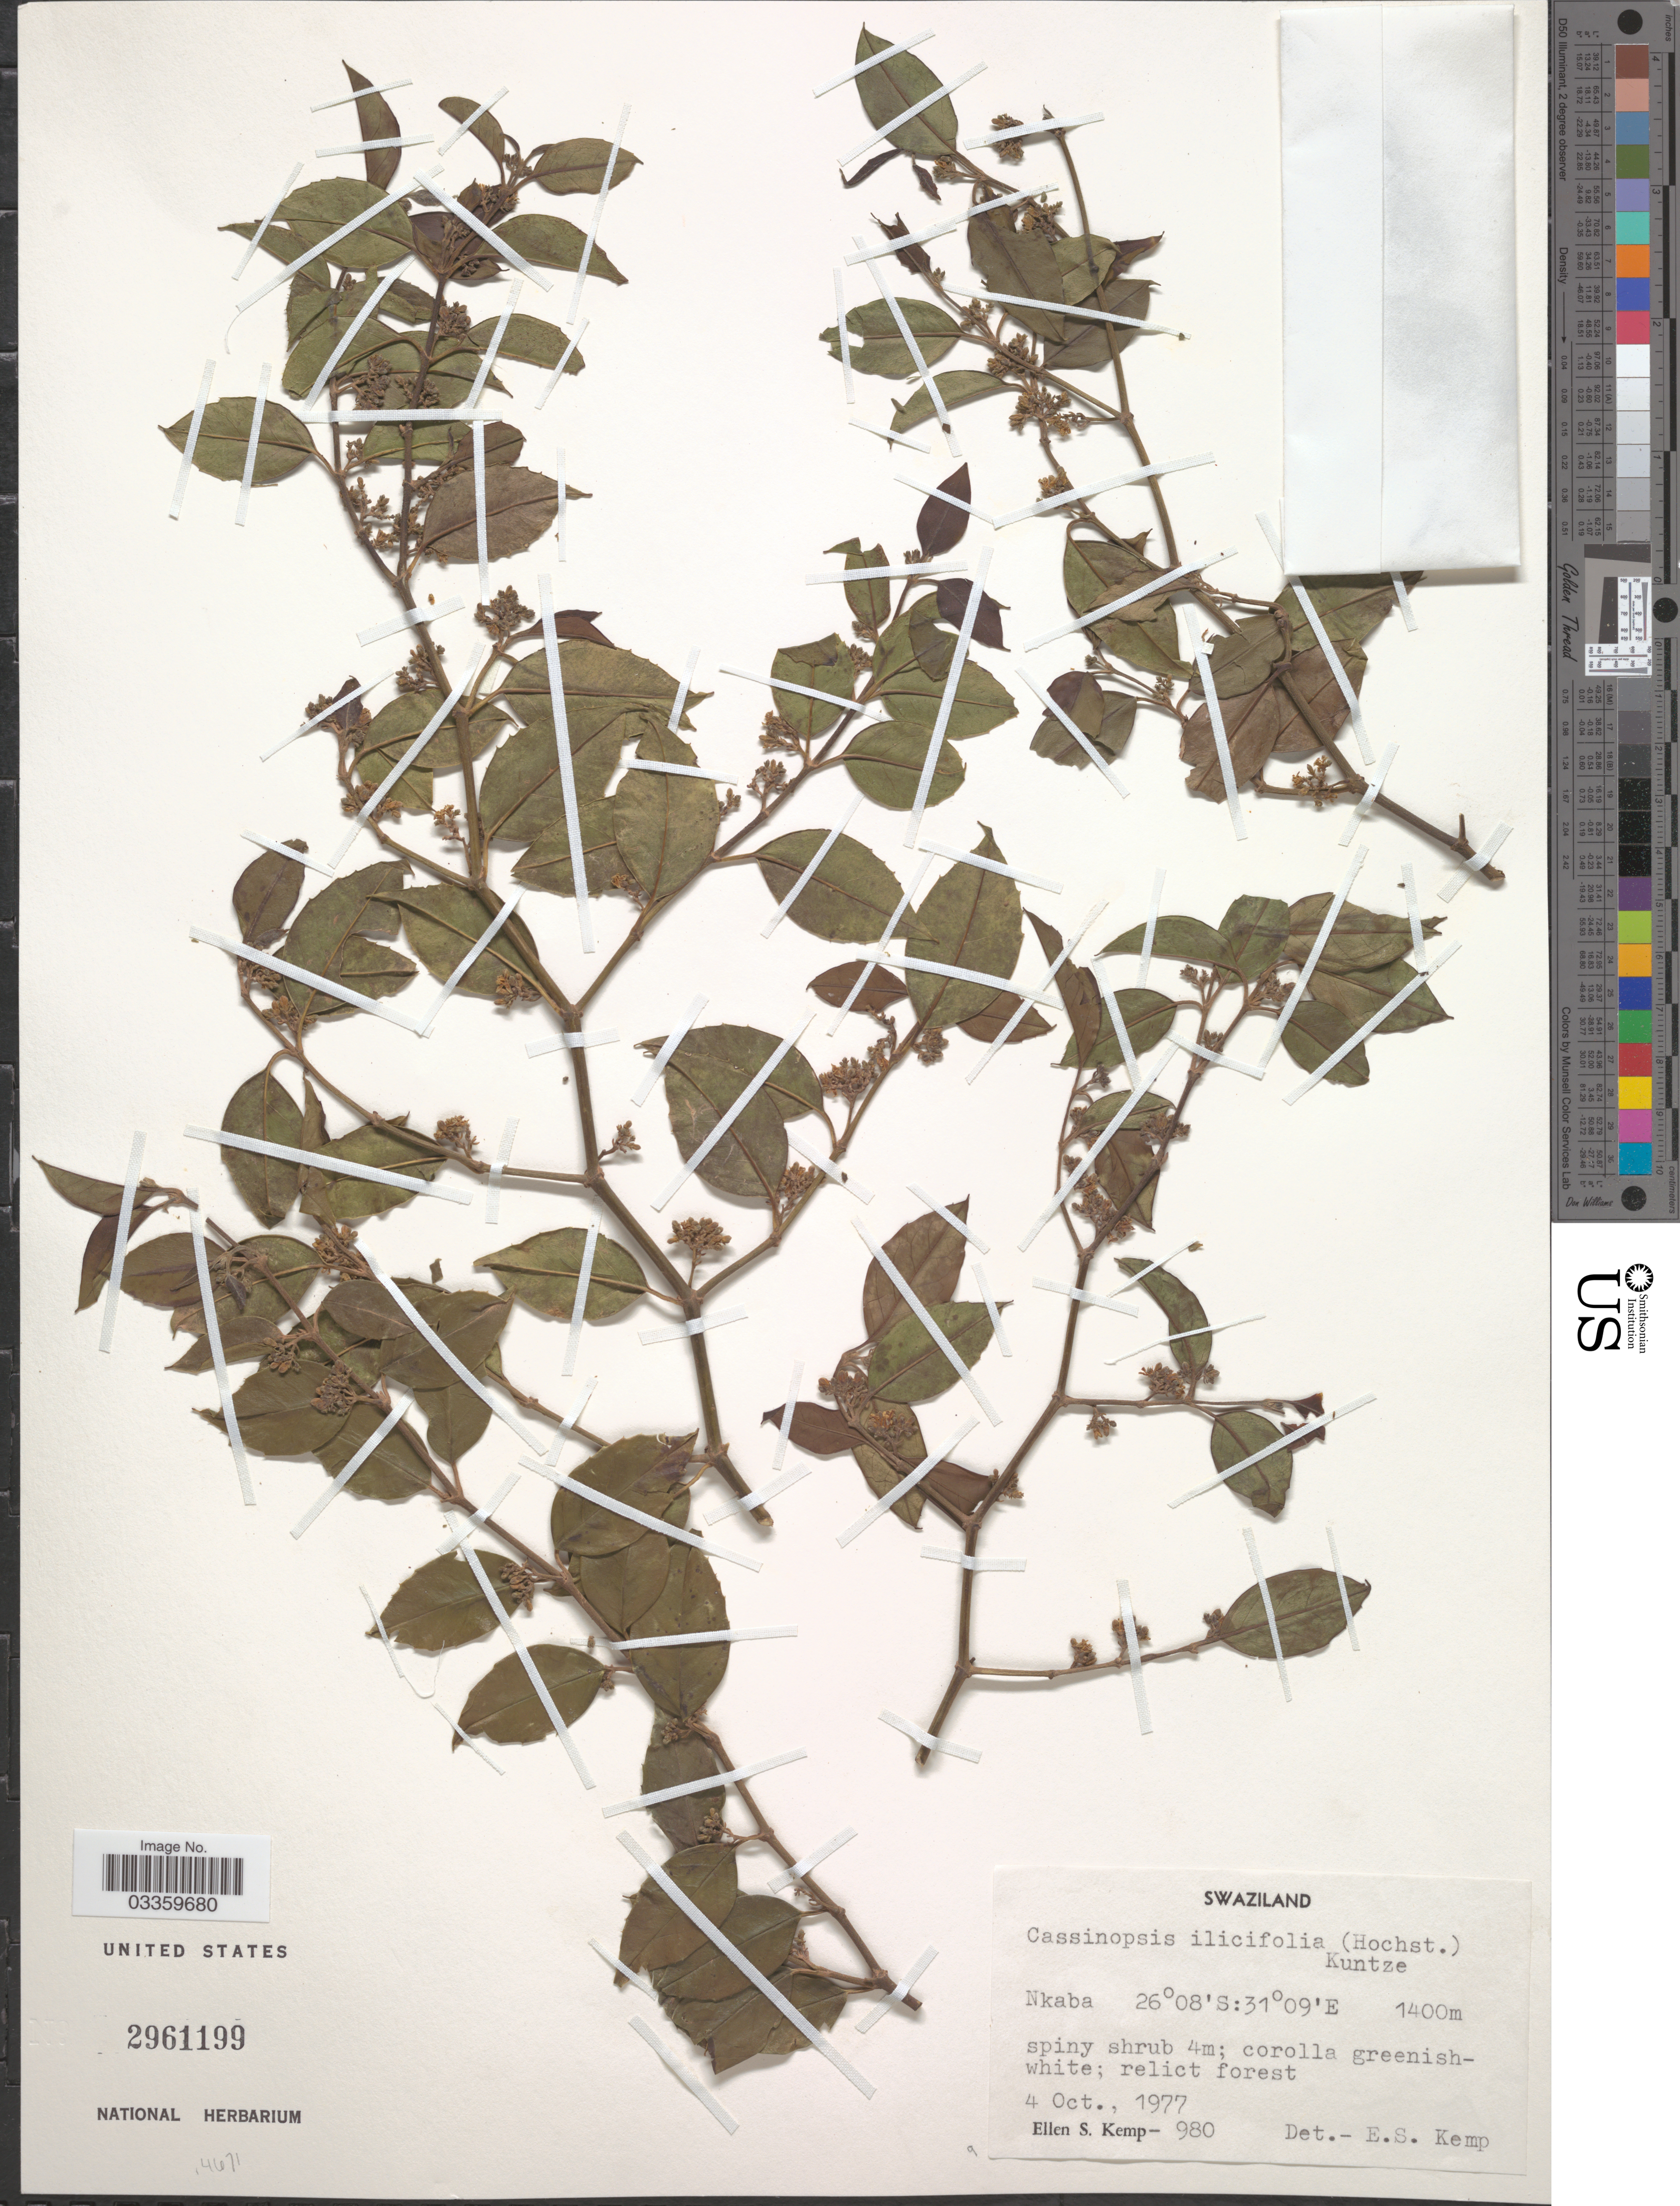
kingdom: Plantae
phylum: Tracheophyta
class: Magnoliopsida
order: Icacinales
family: Icacinaceae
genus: Cassinopsis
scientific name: Cassinopsis ilicifolia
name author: Kuntze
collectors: E. S. Kemp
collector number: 980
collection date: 1977-10-04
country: Eswatini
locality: Nkaba.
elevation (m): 1400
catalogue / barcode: US 2961199